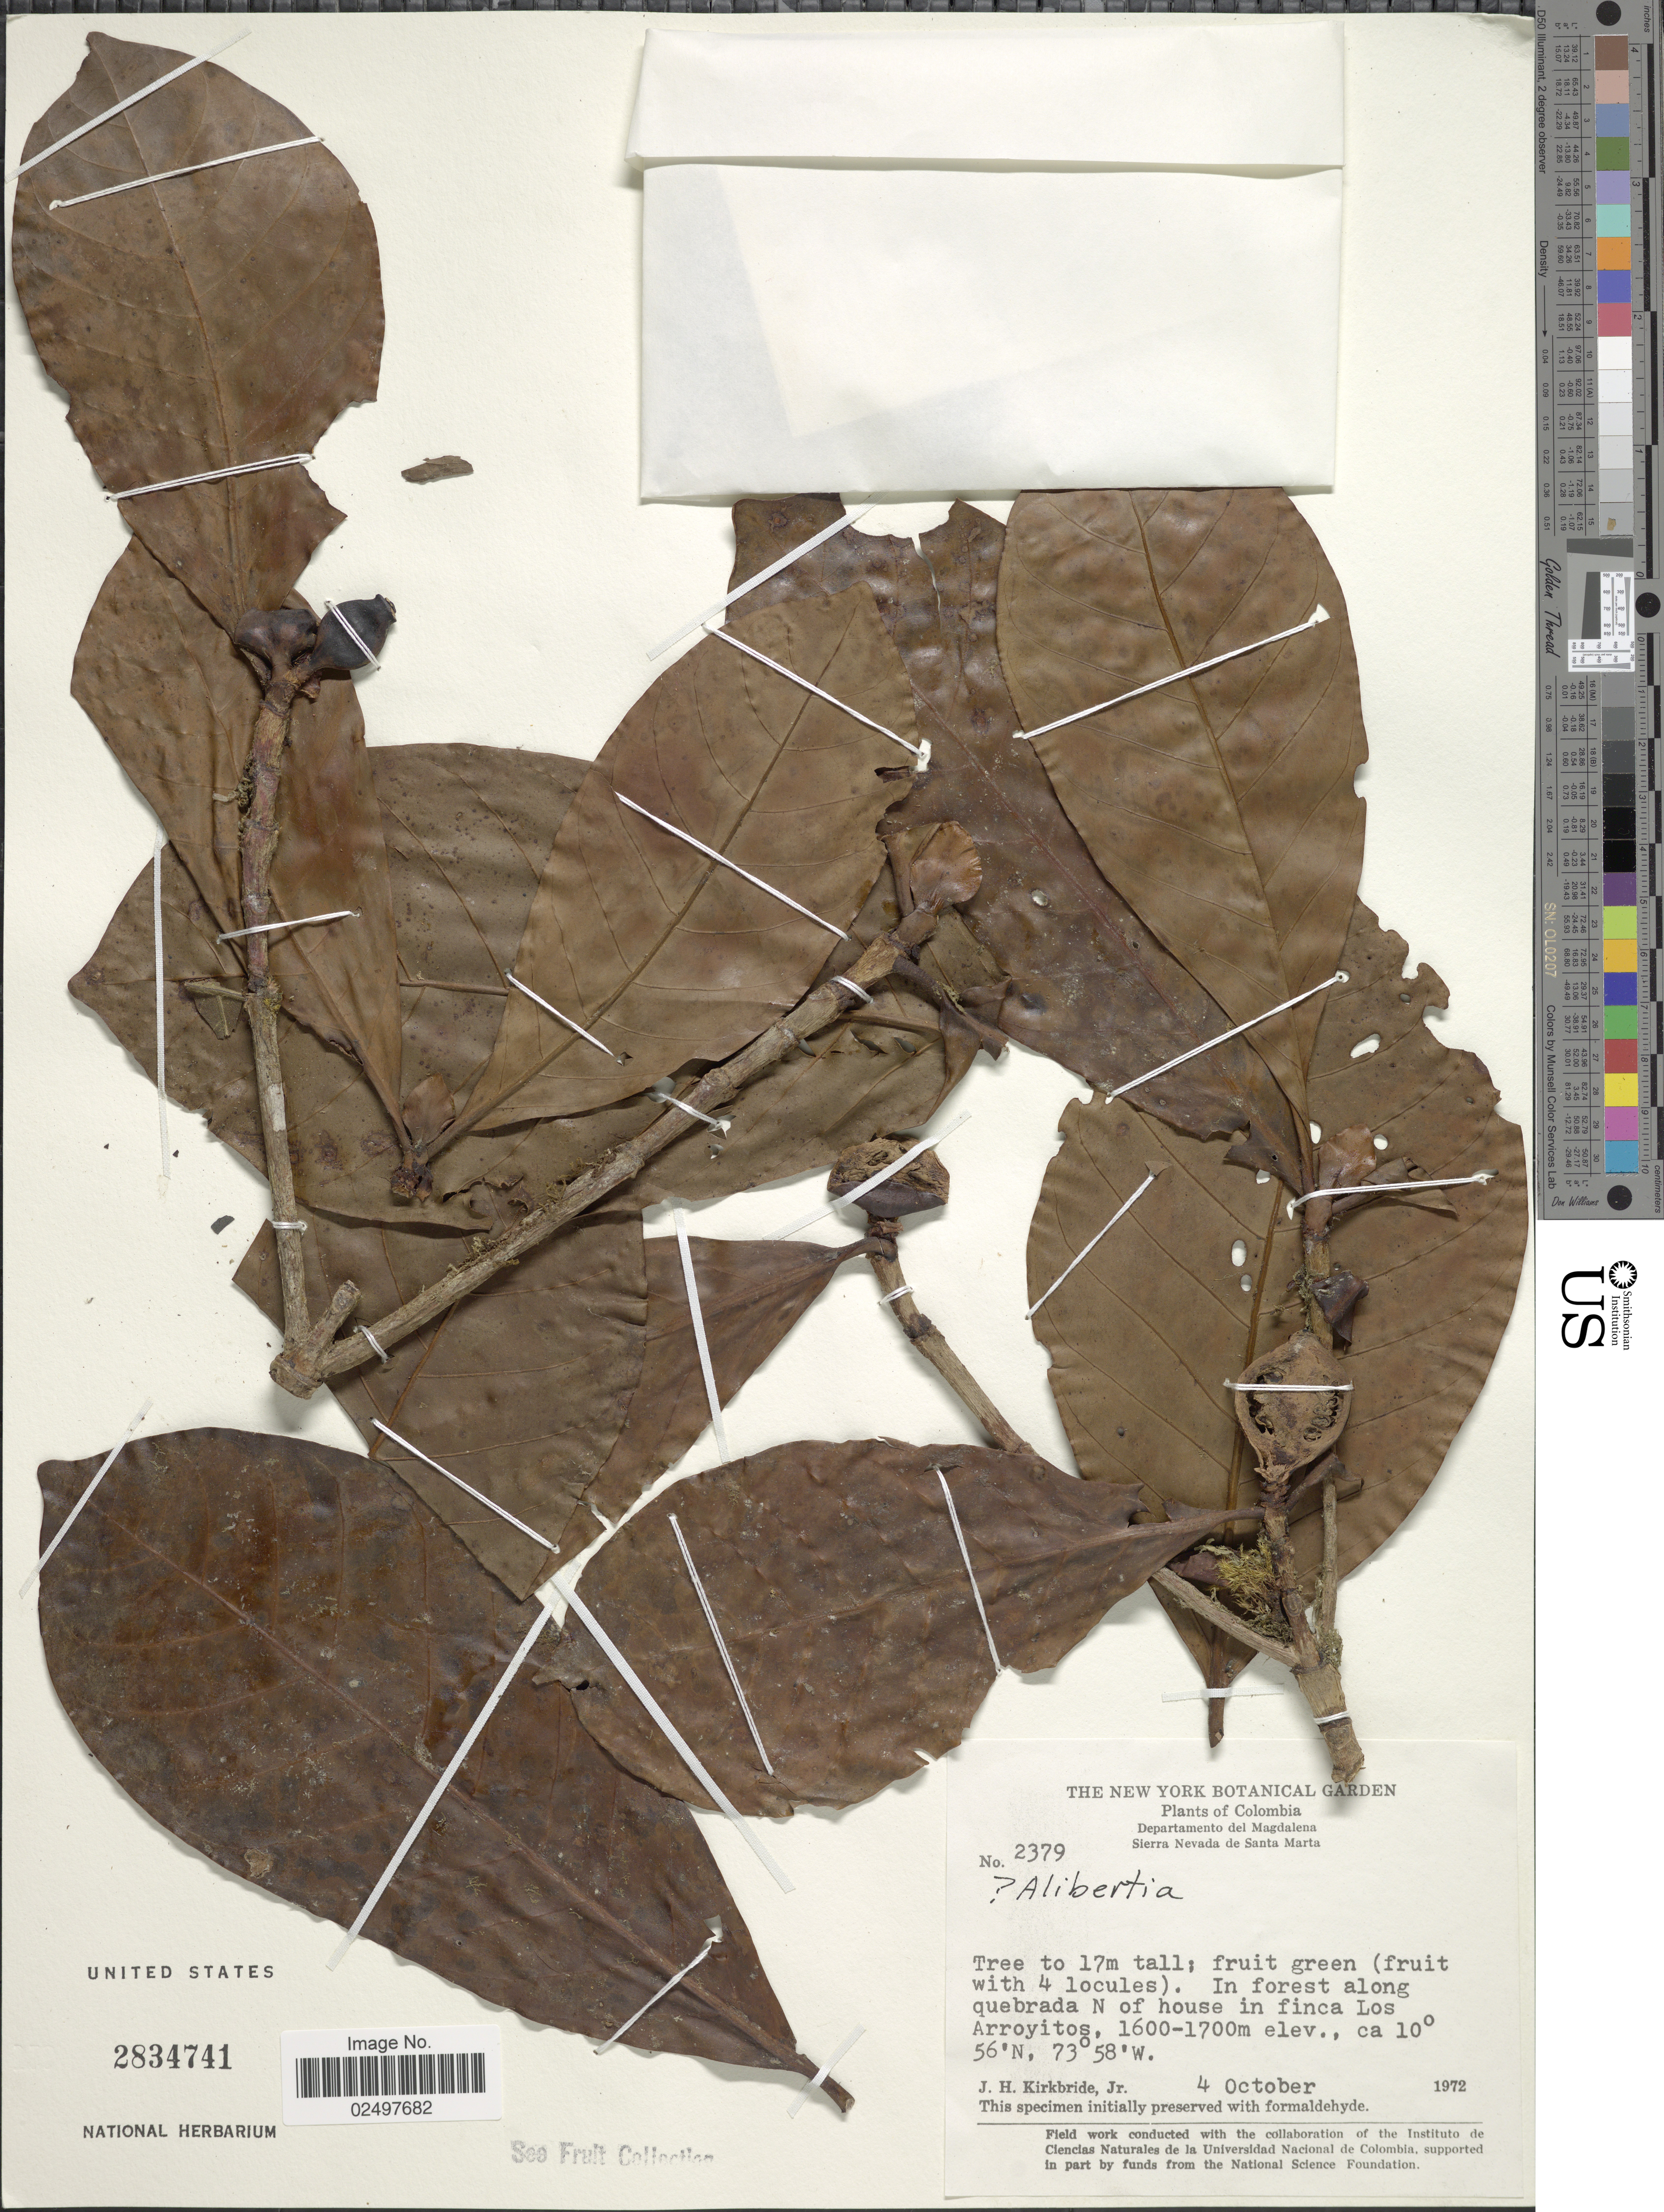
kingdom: Plantae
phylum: Tracheophyta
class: Magnoliopsida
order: Gentianales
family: Rubiaceae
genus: Genipa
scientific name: Genipa sp.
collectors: J. H. Kirkbride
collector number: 2379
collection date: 1972-10-04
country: Colombia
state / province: Magdalena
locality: Departamento del Magdalena, Sierra Nevada de Santa Marta. In forest along quebrada N of house in finca Los Arroyitos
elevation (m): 1600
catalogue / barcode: US 2834741